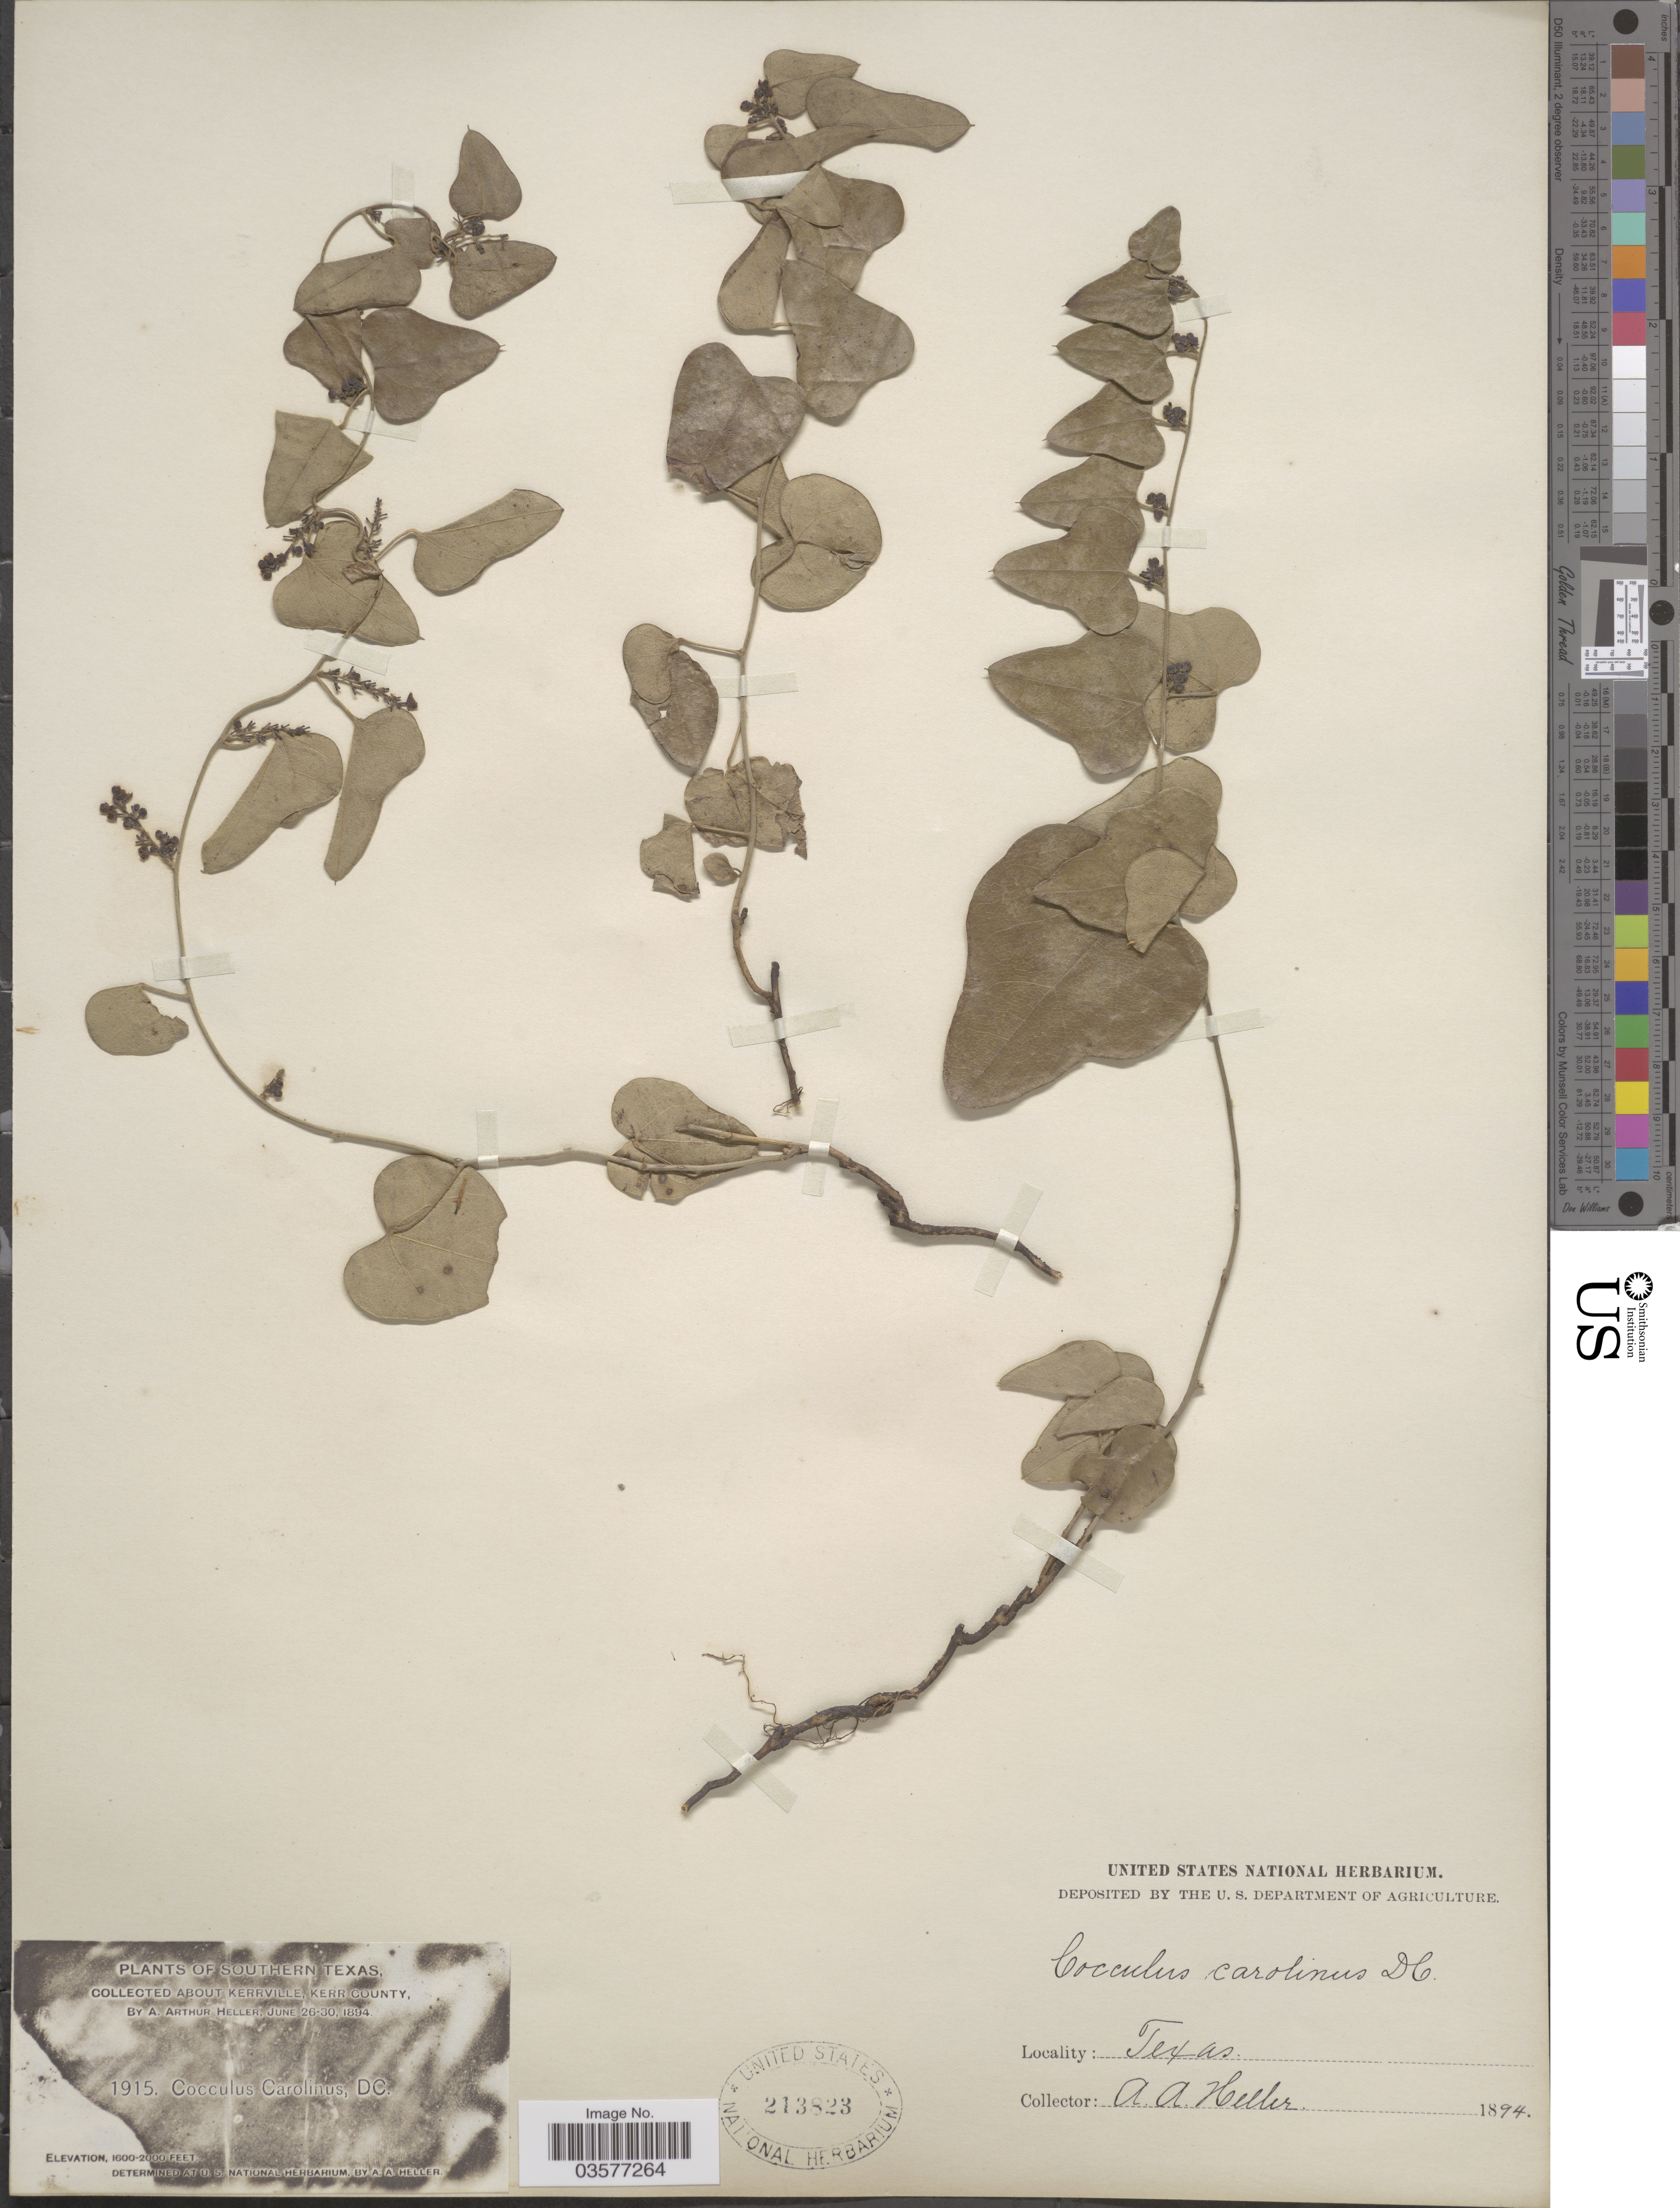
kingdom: Plantae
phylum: Tracheophyta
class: Magnoliopsida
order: Ranunculales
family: Menispermaceae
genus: Cocculus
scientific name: Cocculus carolinus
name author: (L.) DC.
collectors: A. A. Heller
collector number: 1915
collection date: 1894-06-26/1894-06-30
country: United States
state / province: Texas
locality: Southern Texas. About Kerrville, Kerr County.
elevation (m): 488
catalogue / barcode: US 213823